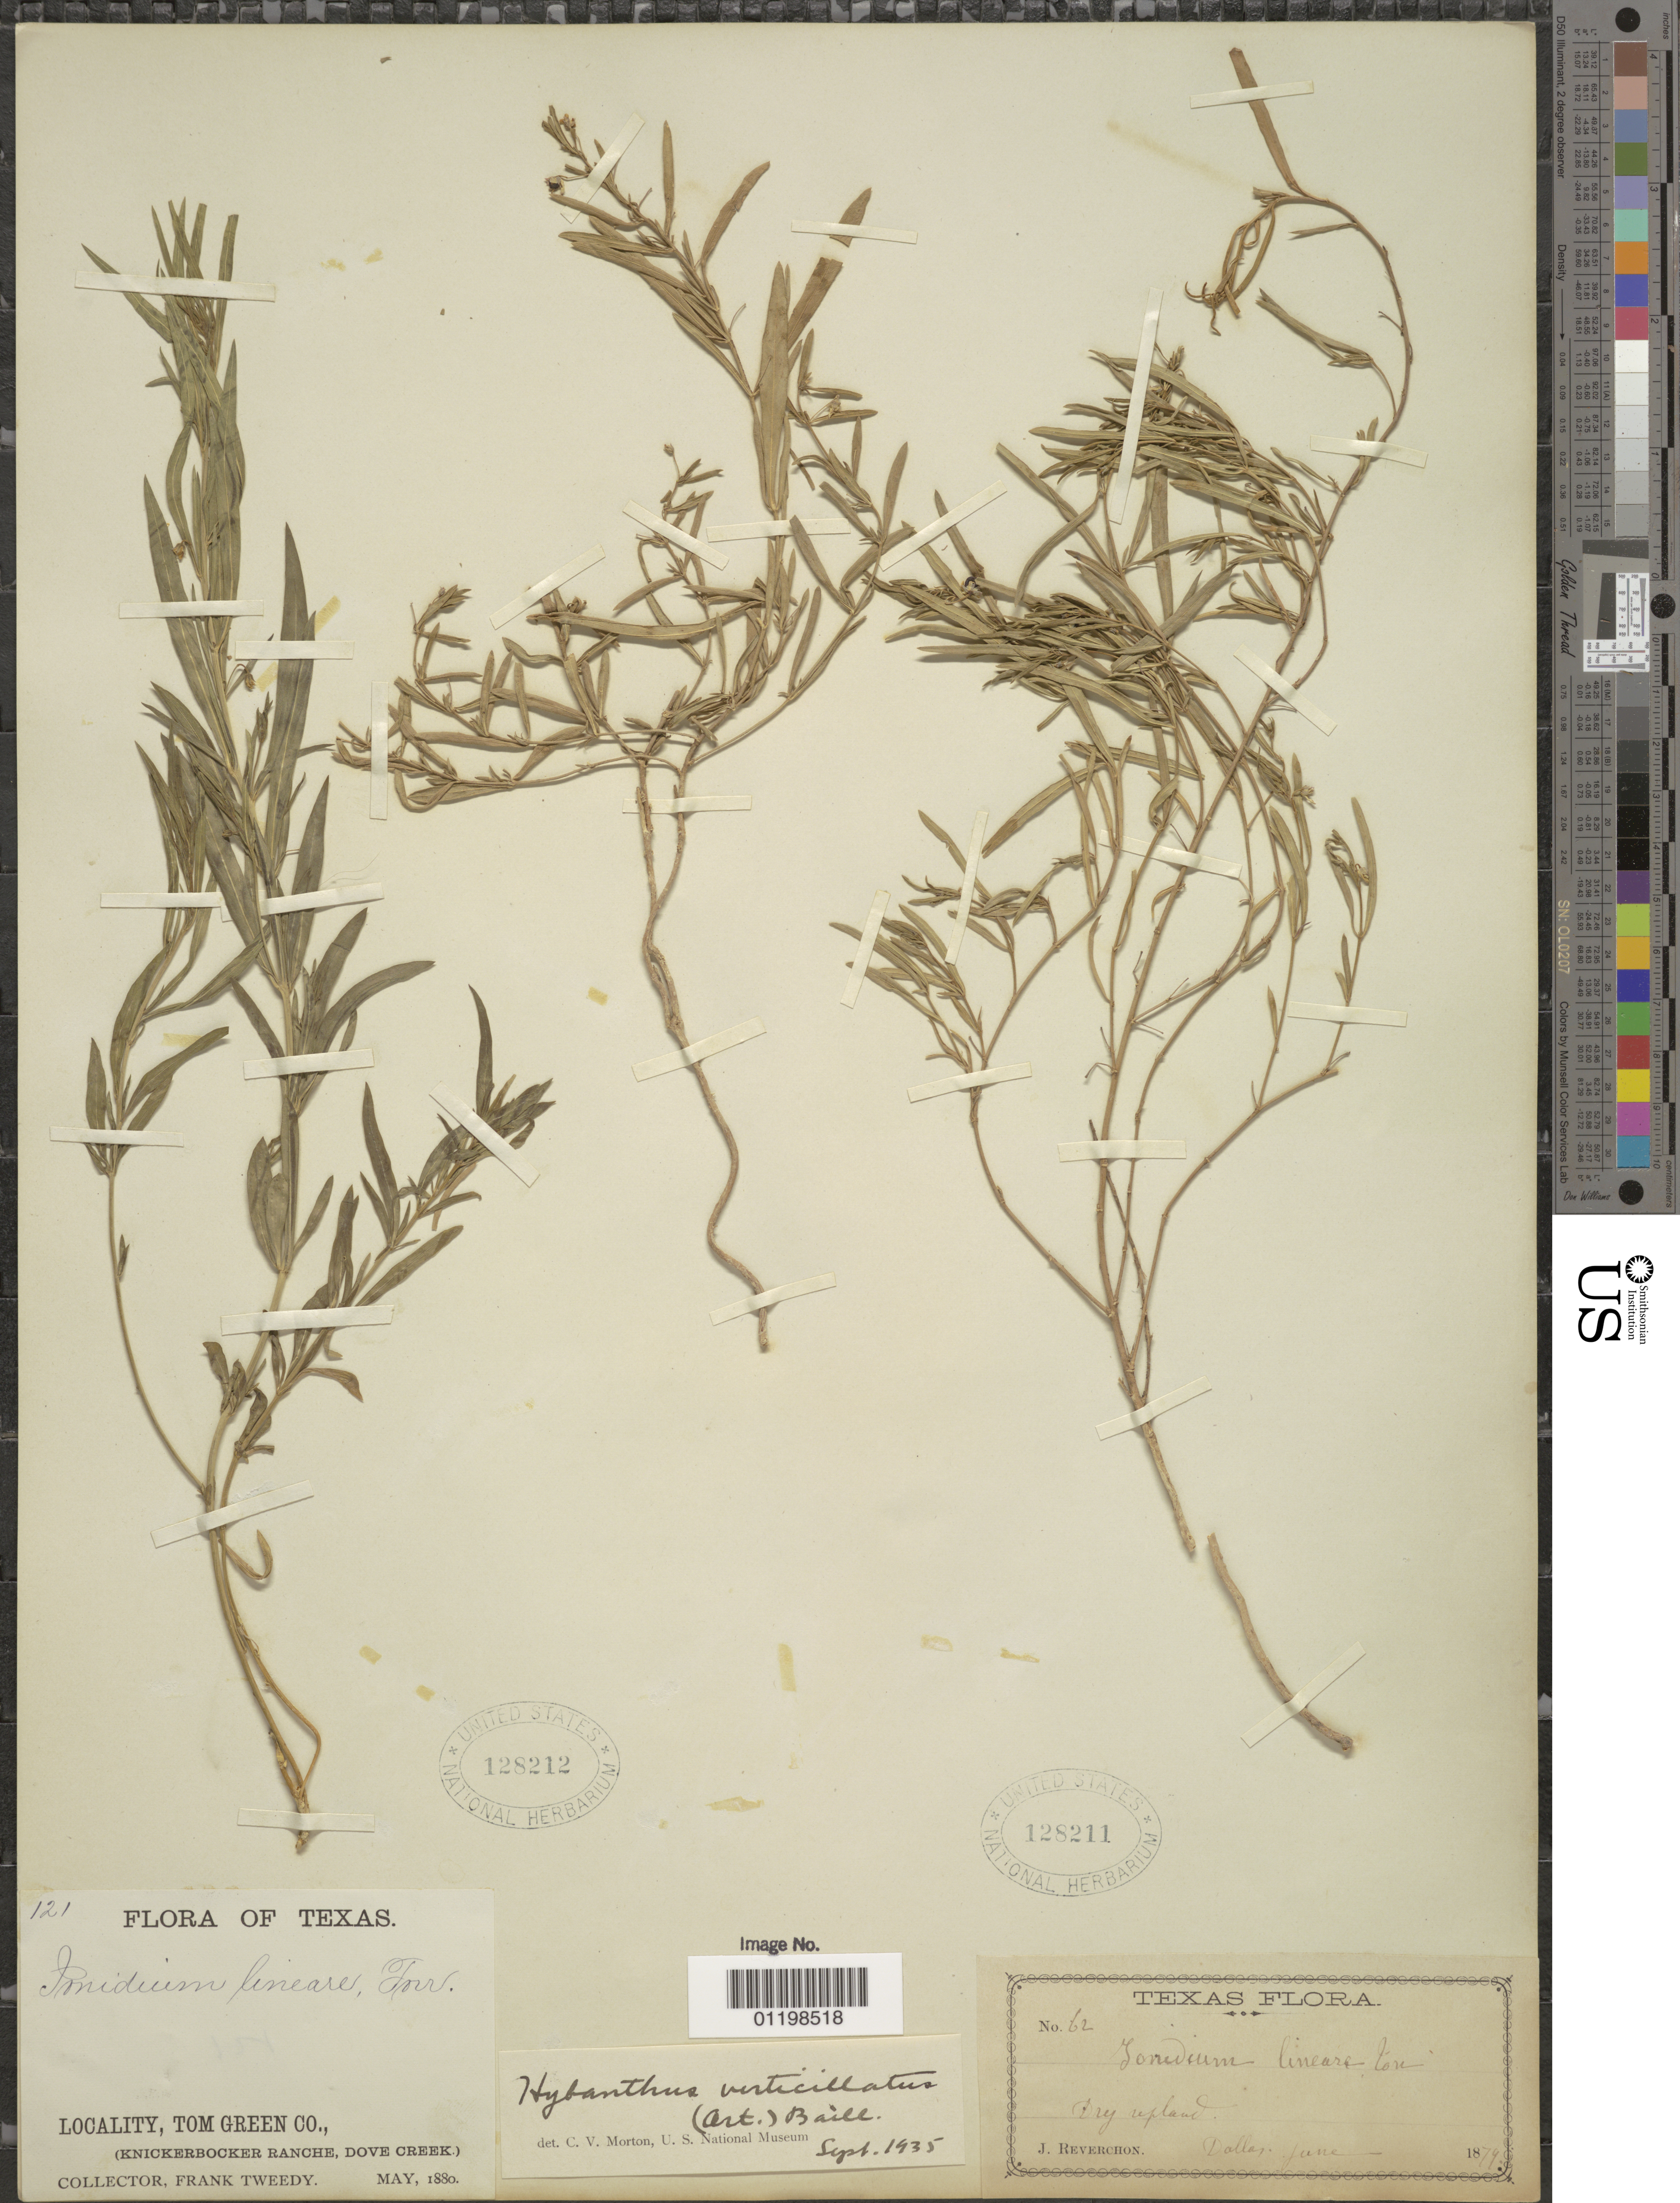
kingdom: Plantae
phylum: Tracheophyta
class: Magnoliopsida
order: Malpighiales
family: Violaceae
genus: Pombalia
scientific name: Pombalia verticillata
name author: (Ortega) Paula-Souza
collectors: F. Tweedy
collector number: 121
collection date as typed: May 1880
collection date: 1880-05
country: United States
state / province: Texas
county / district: Tom Green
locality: Knickerbocker Ranche, Dove Creek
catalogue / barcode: US 128212